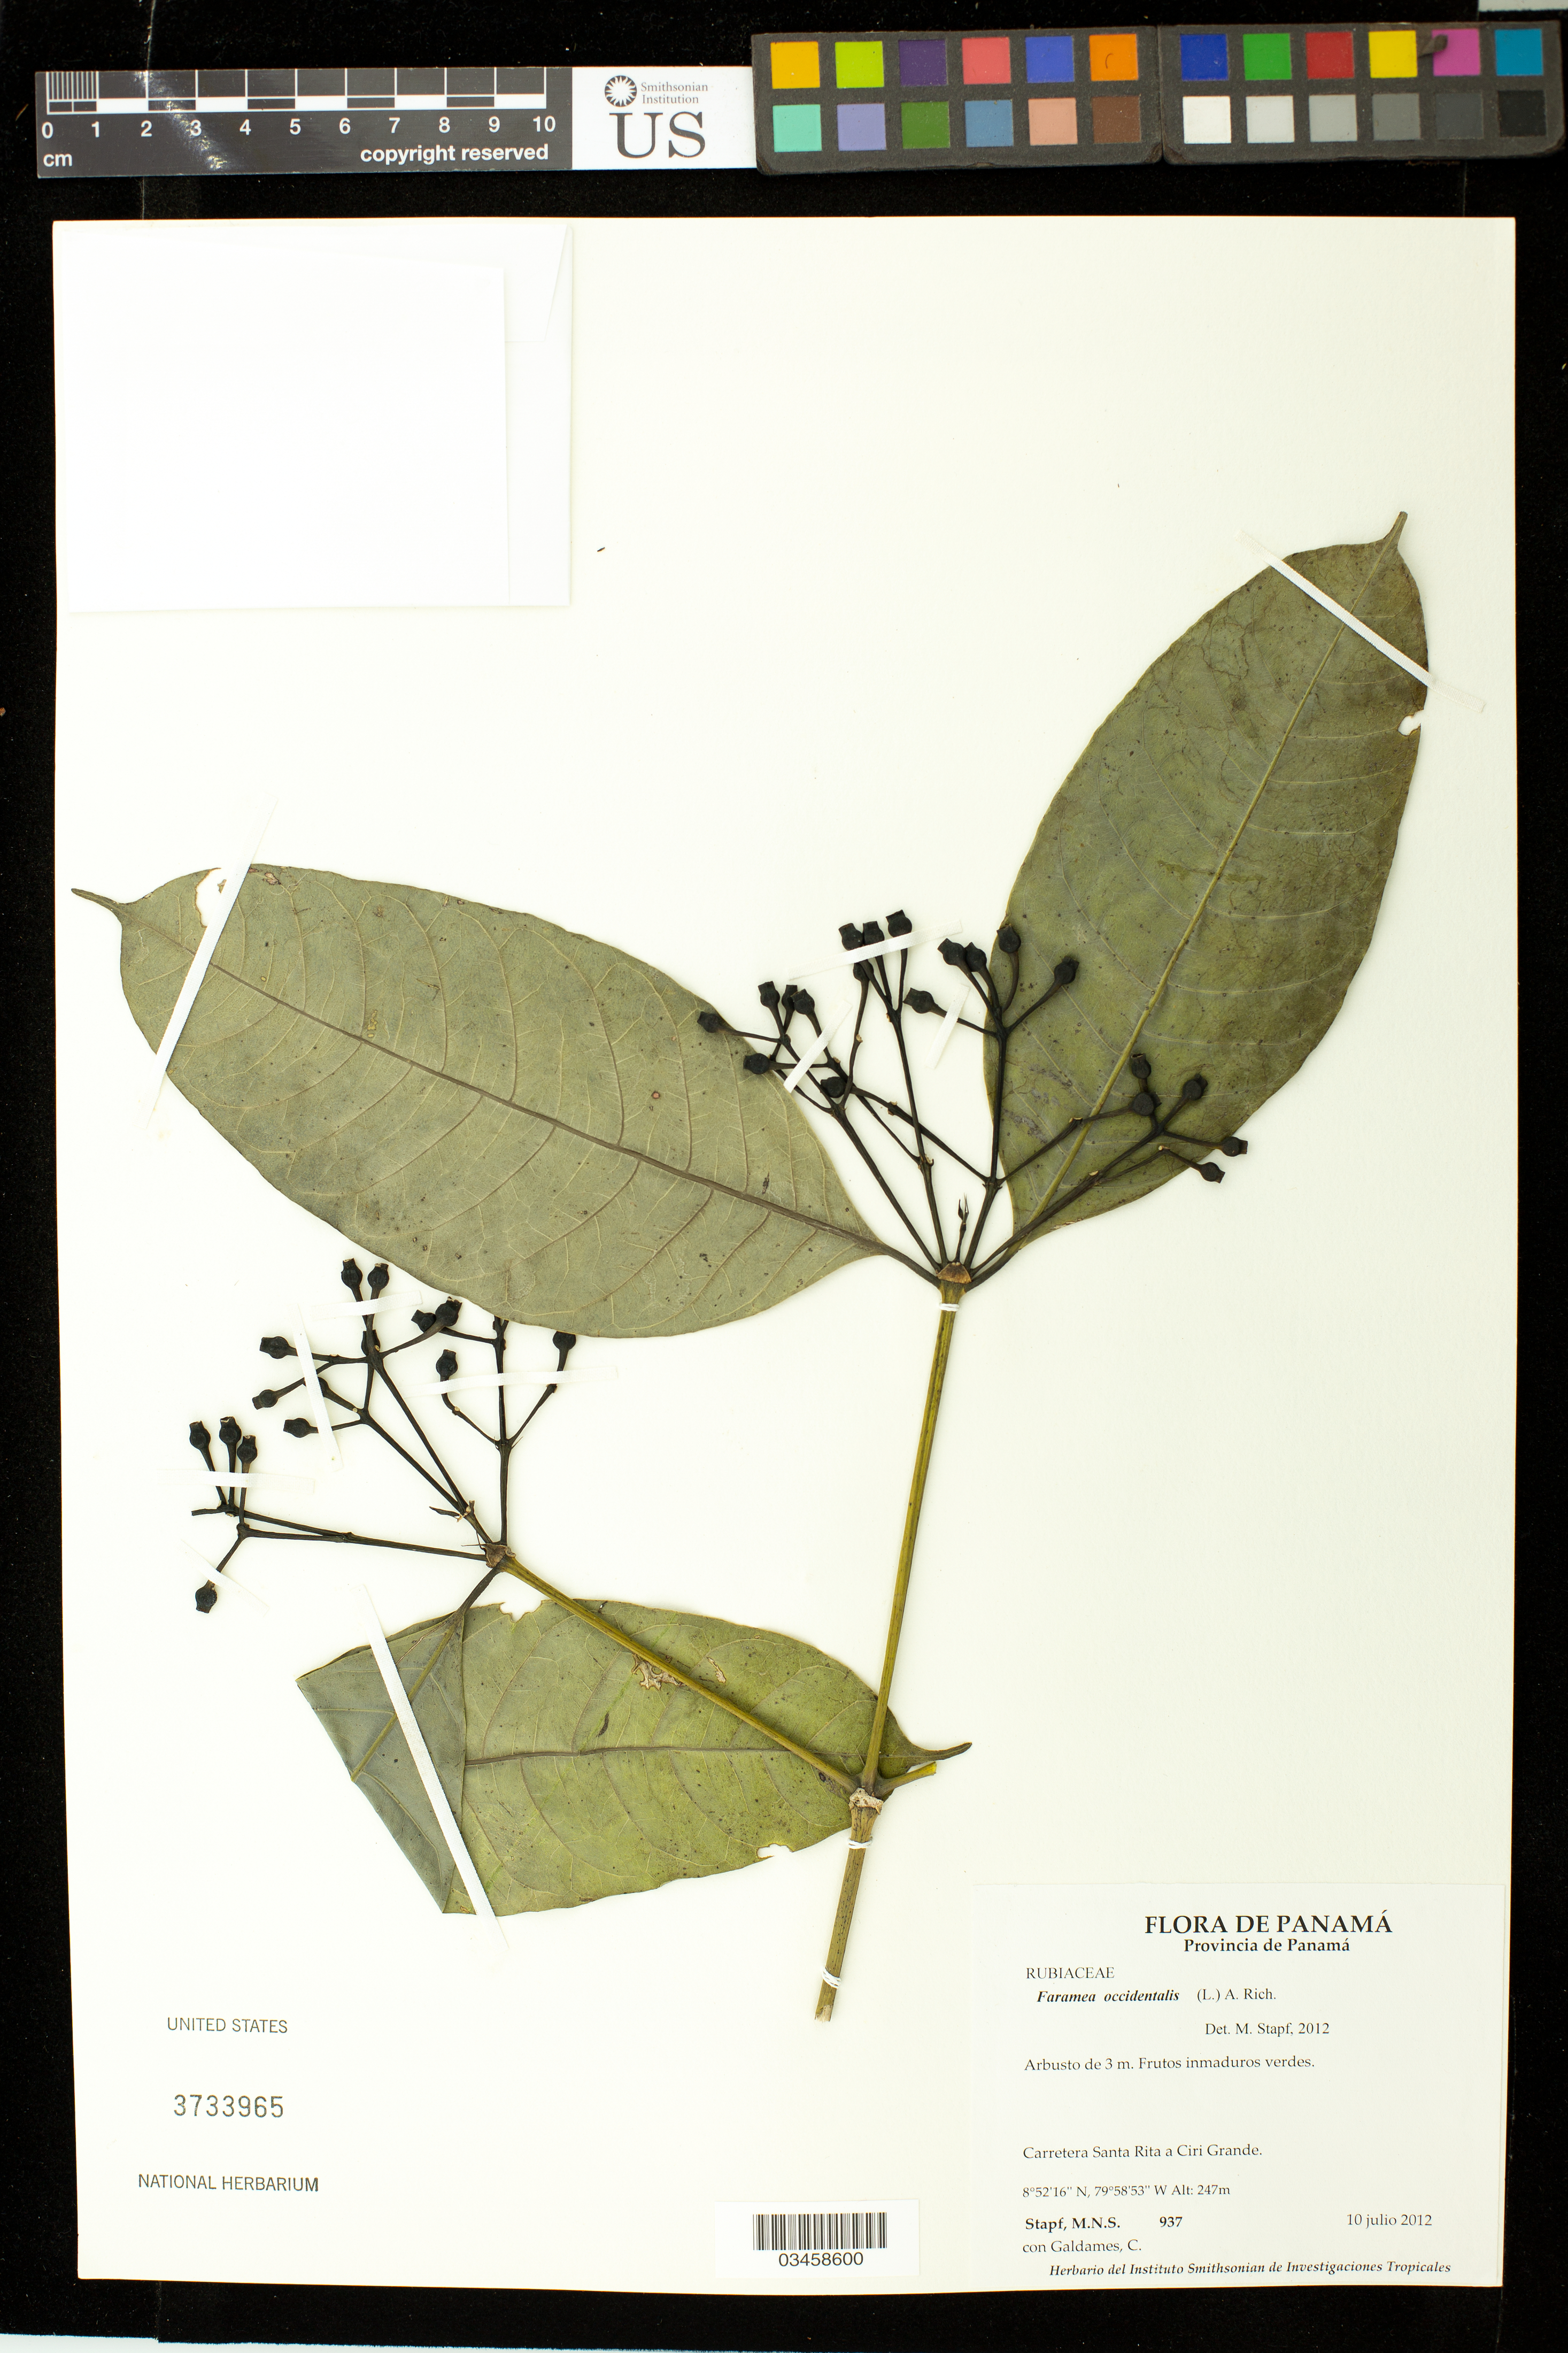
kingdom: Plantae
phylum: Tracheophyta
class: Magnoliopsida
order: Gentianales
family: Rubiaceae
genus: Faramea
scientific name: Faramea occidentalis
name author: (L.) A. Rich.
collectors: M. Stapf & C. Galdames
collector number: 937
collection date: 2012-07-10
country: Panama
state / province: Panama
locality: Carretera Santa Rita a Ciri Grande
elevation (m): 75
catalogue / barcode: US 3733965